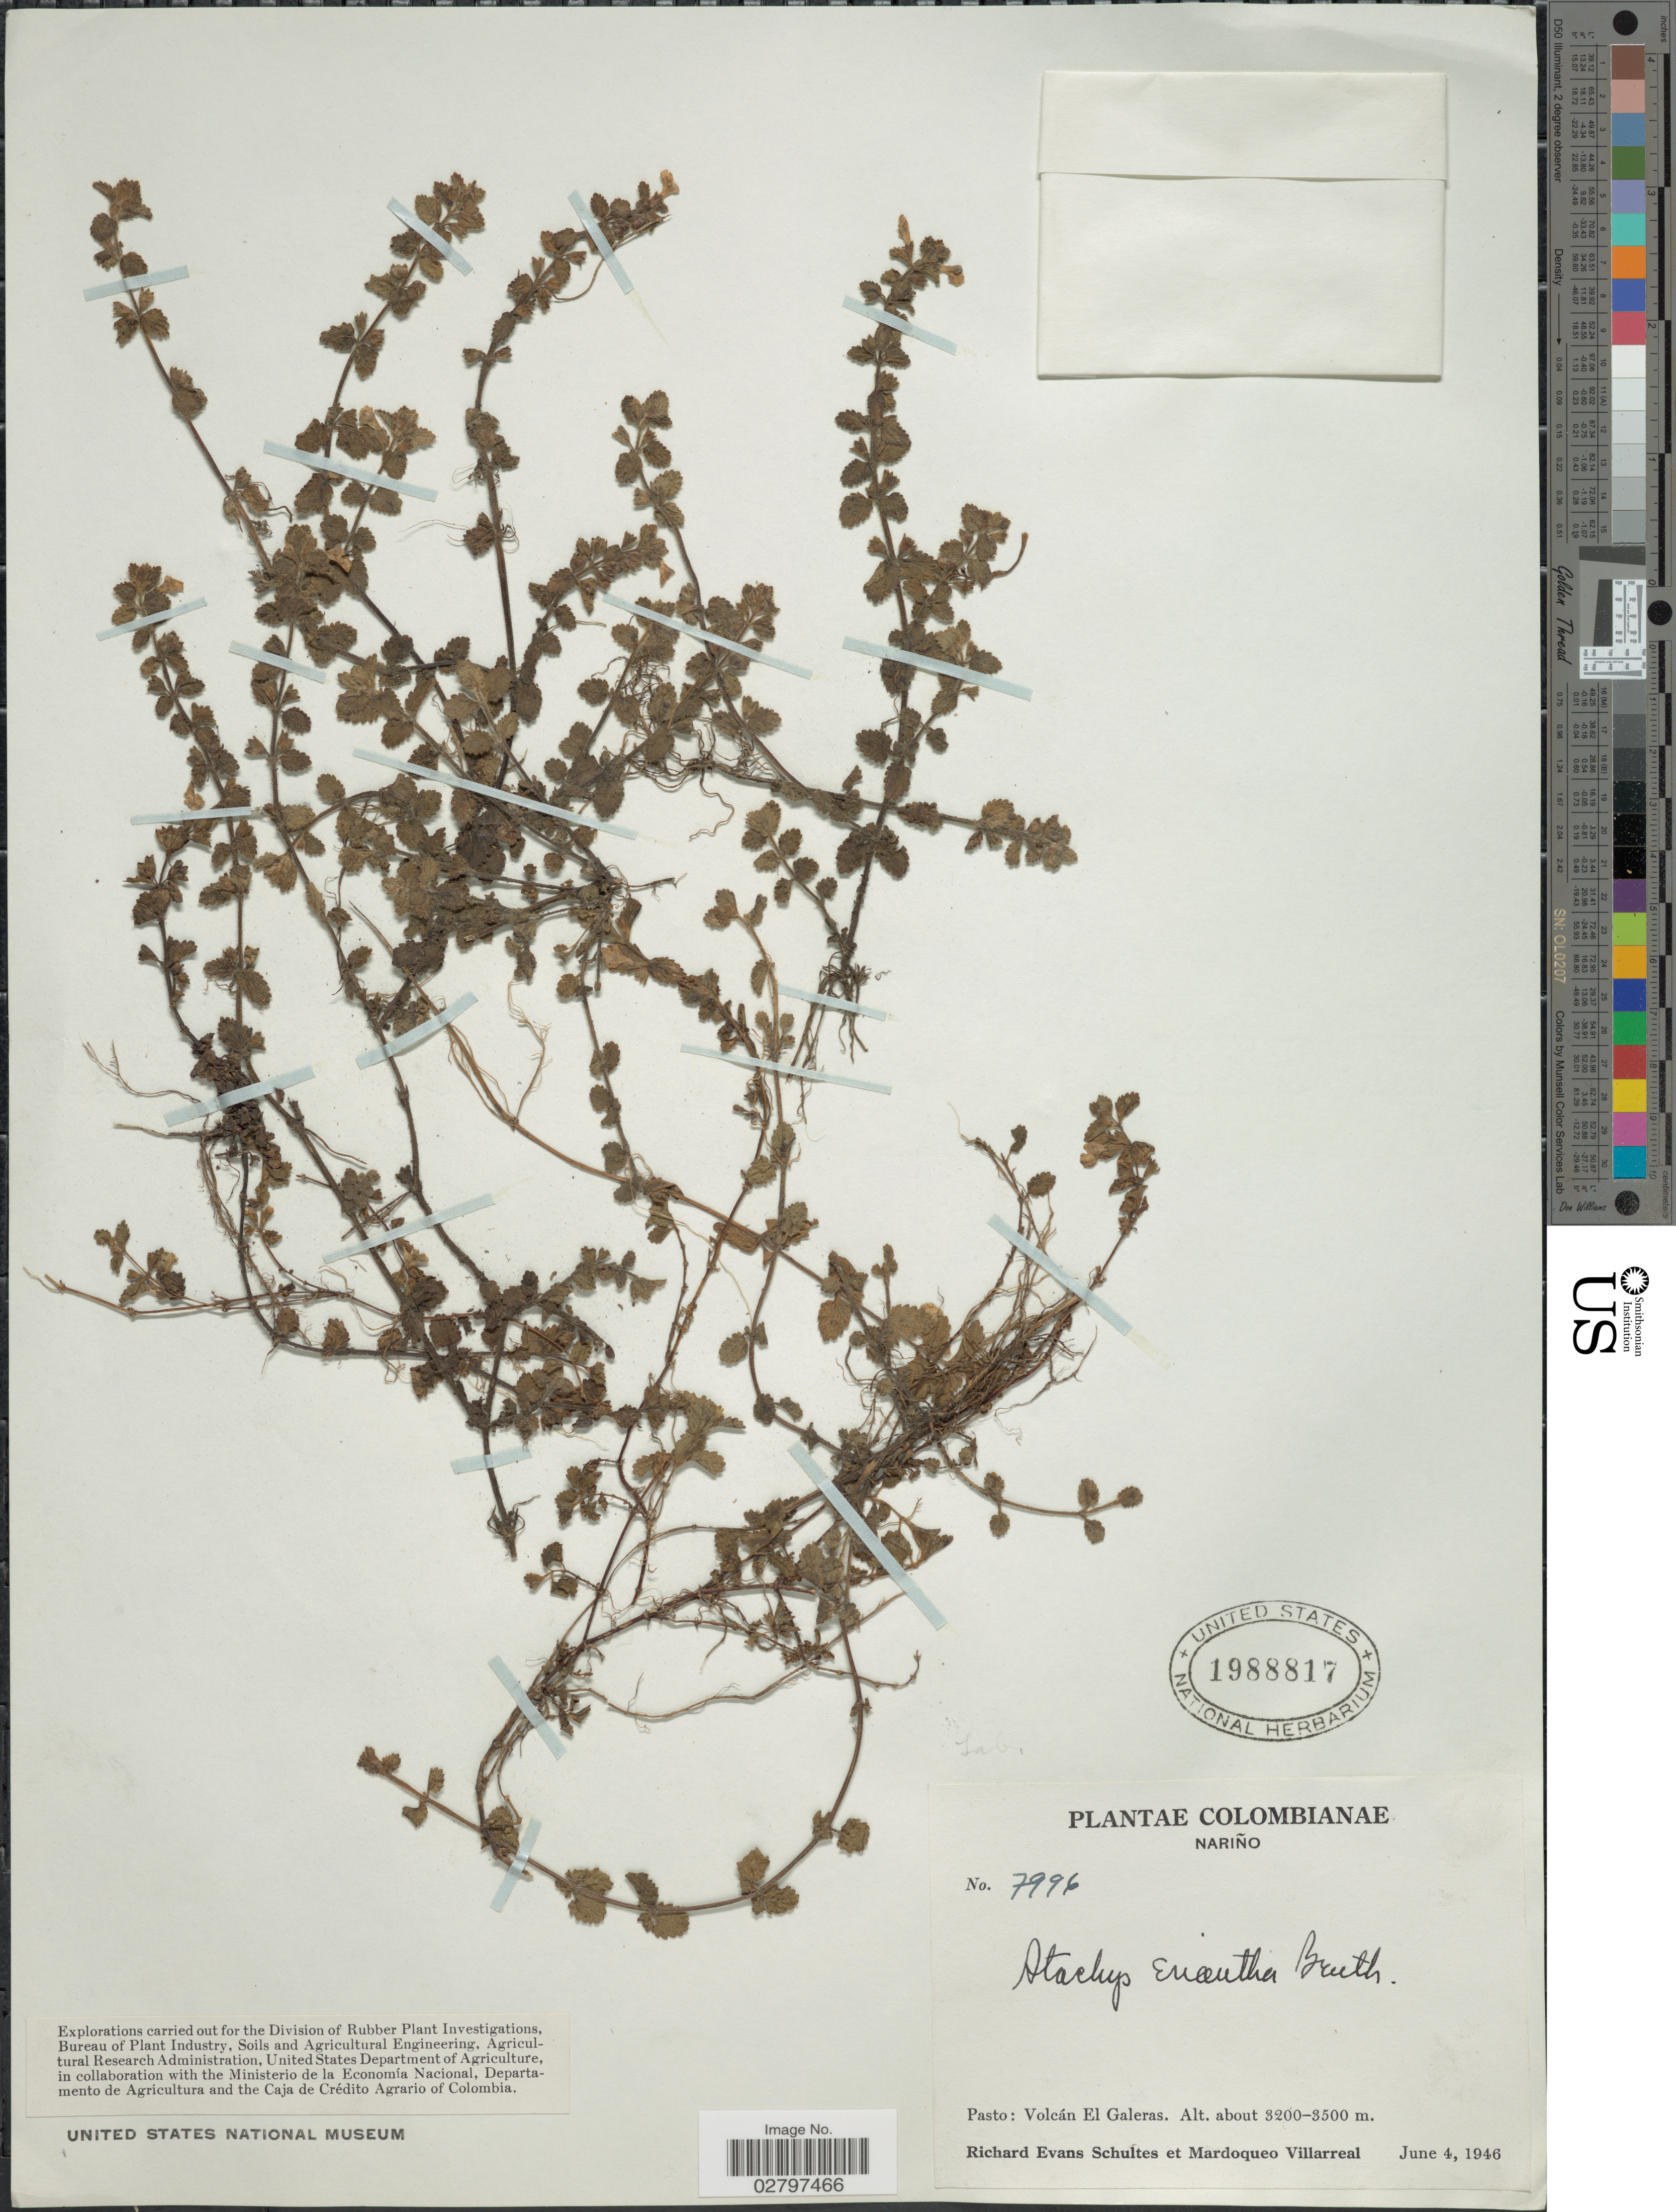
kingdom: Plantae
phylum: Tracheophyta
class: Magnoliopsida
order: Lamiales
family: Lamiaceae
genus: Stachys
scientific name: Stachys eriantha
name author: Benth.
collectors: R. E. Schultes & M. Villarreal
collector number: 7996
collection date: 1946-06-04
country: Colombia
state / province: Nariño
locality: Pasto: Volcán El Galeras.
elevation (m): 3200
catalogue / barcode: US 1988817